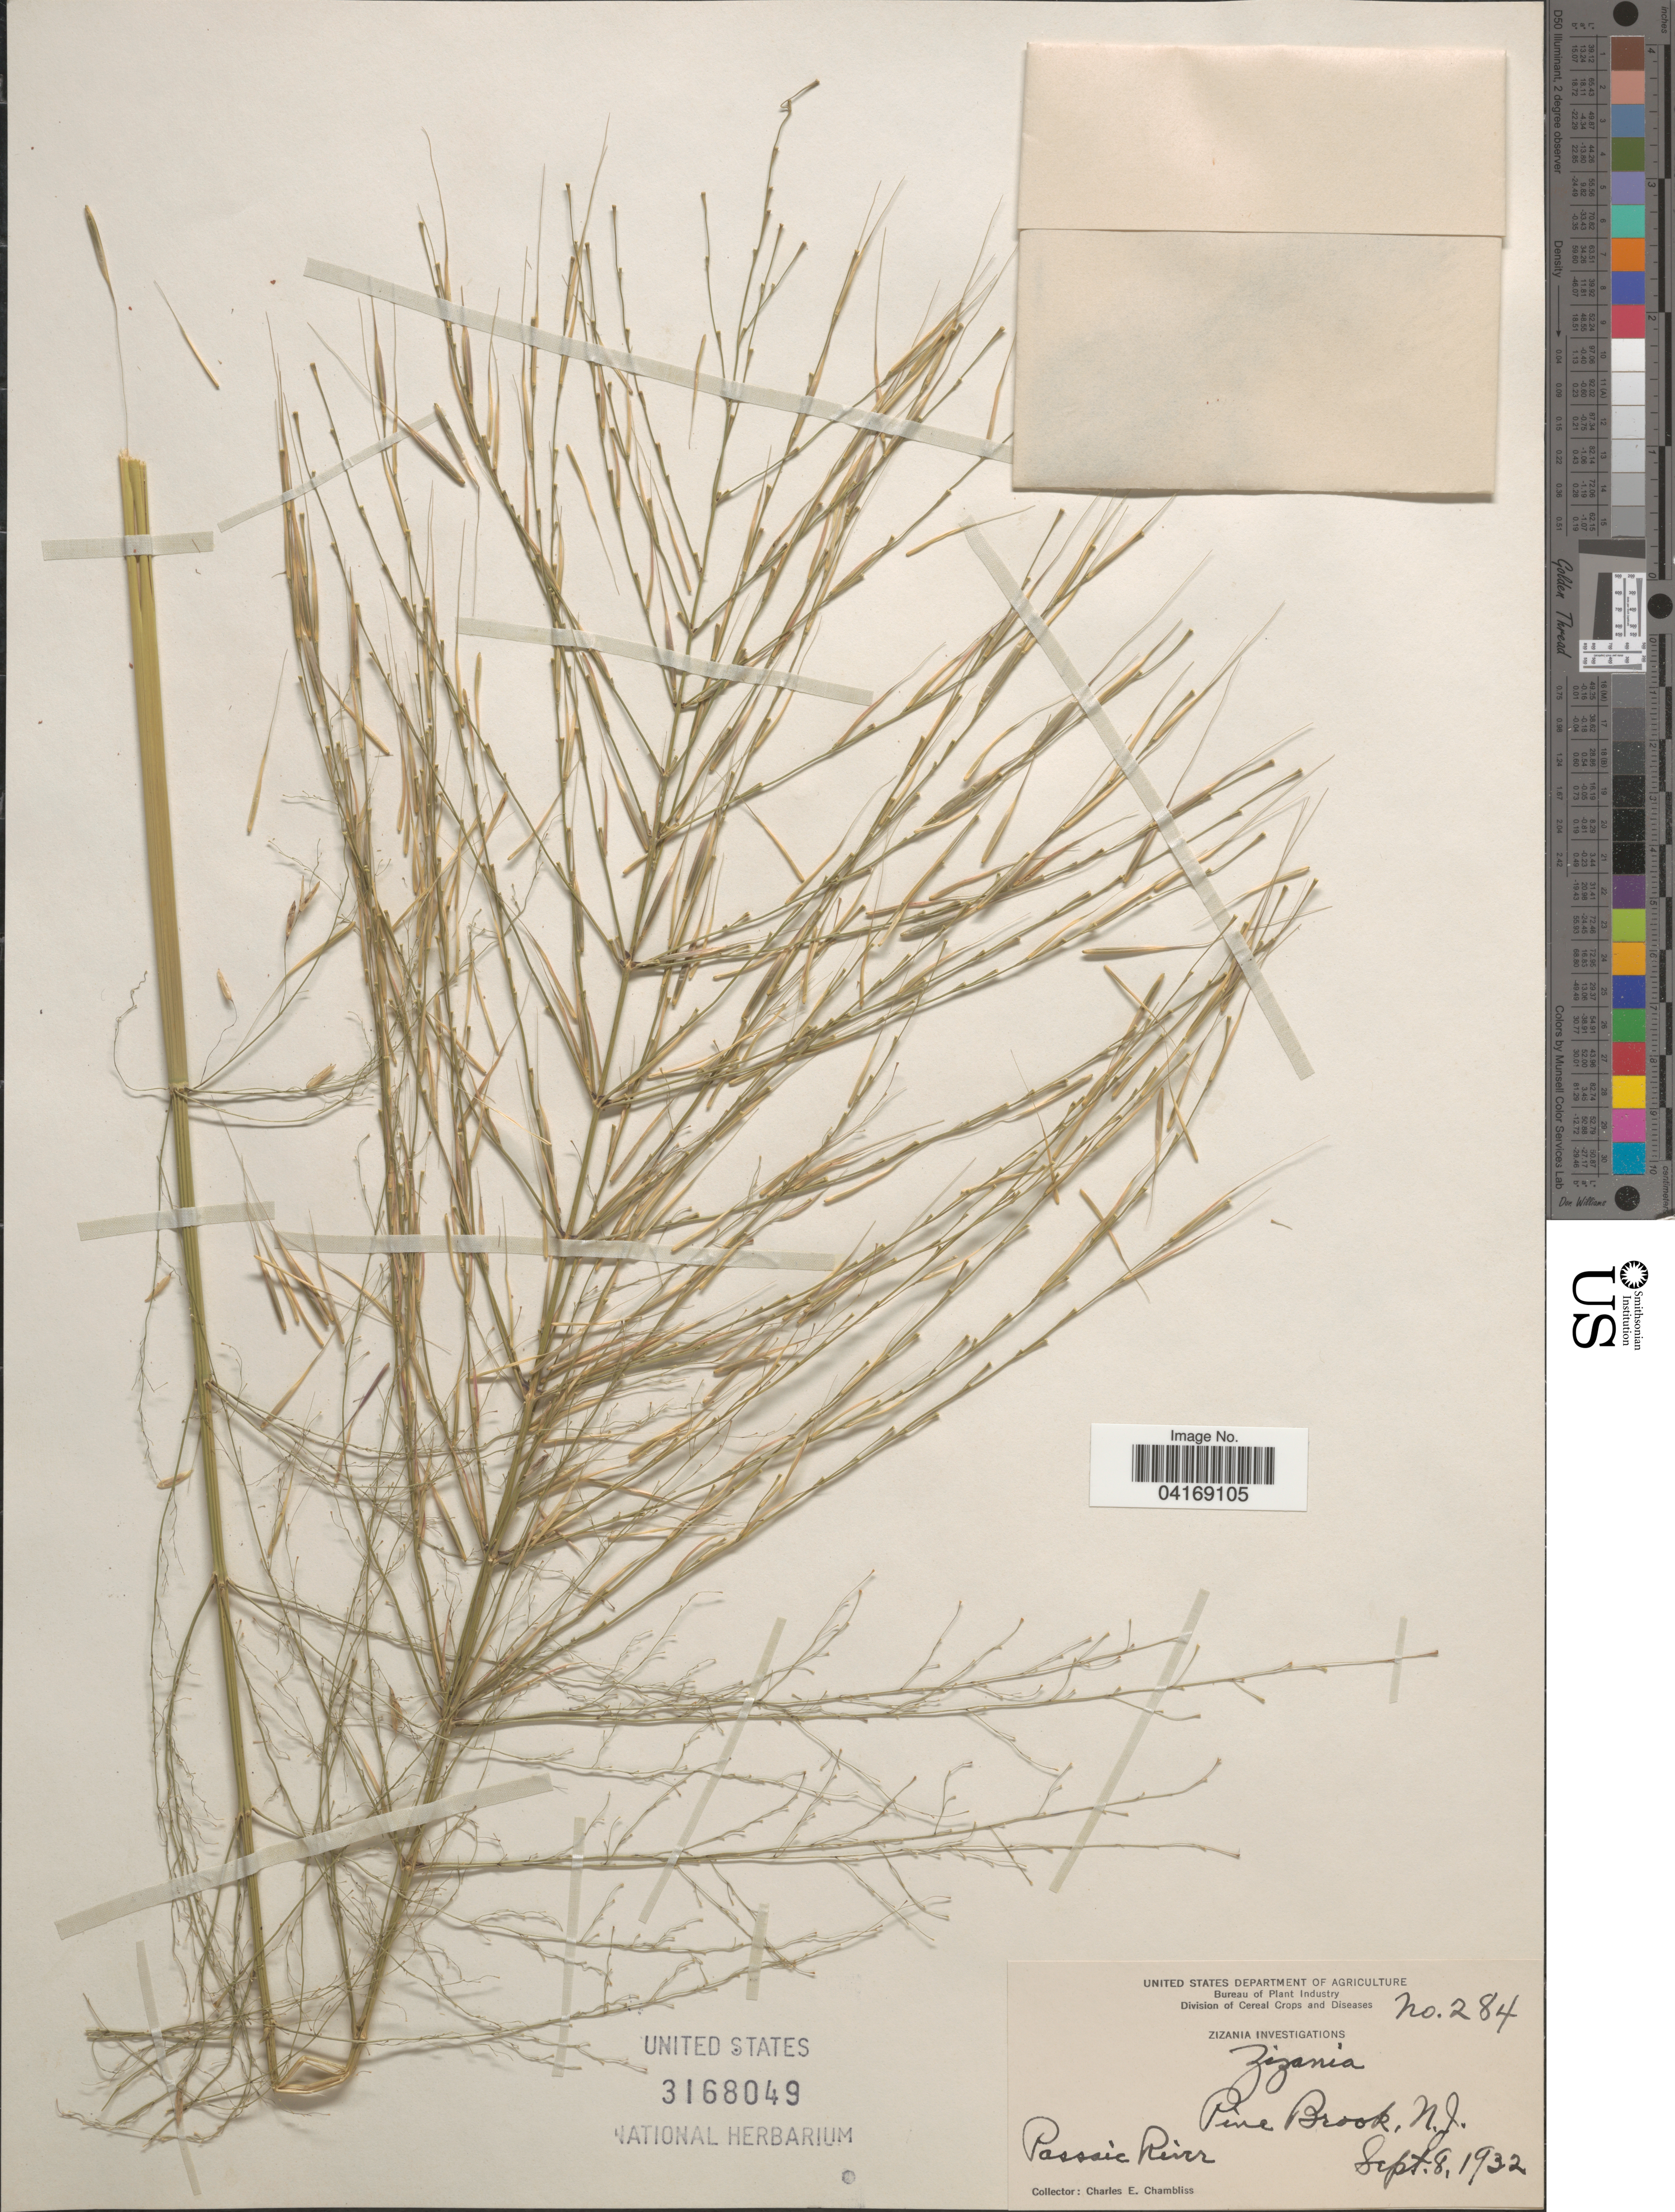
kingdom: Plantae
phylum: Tracheophyta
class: Liliopsida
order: Poales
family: Poaceae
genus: Zizania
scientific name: Zizania sp.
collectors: C. Chambliss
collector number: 284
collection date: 1932-09-08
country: United States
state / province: New Jersey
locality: Pine Brook. Passaic River.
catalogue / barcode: US 3168049